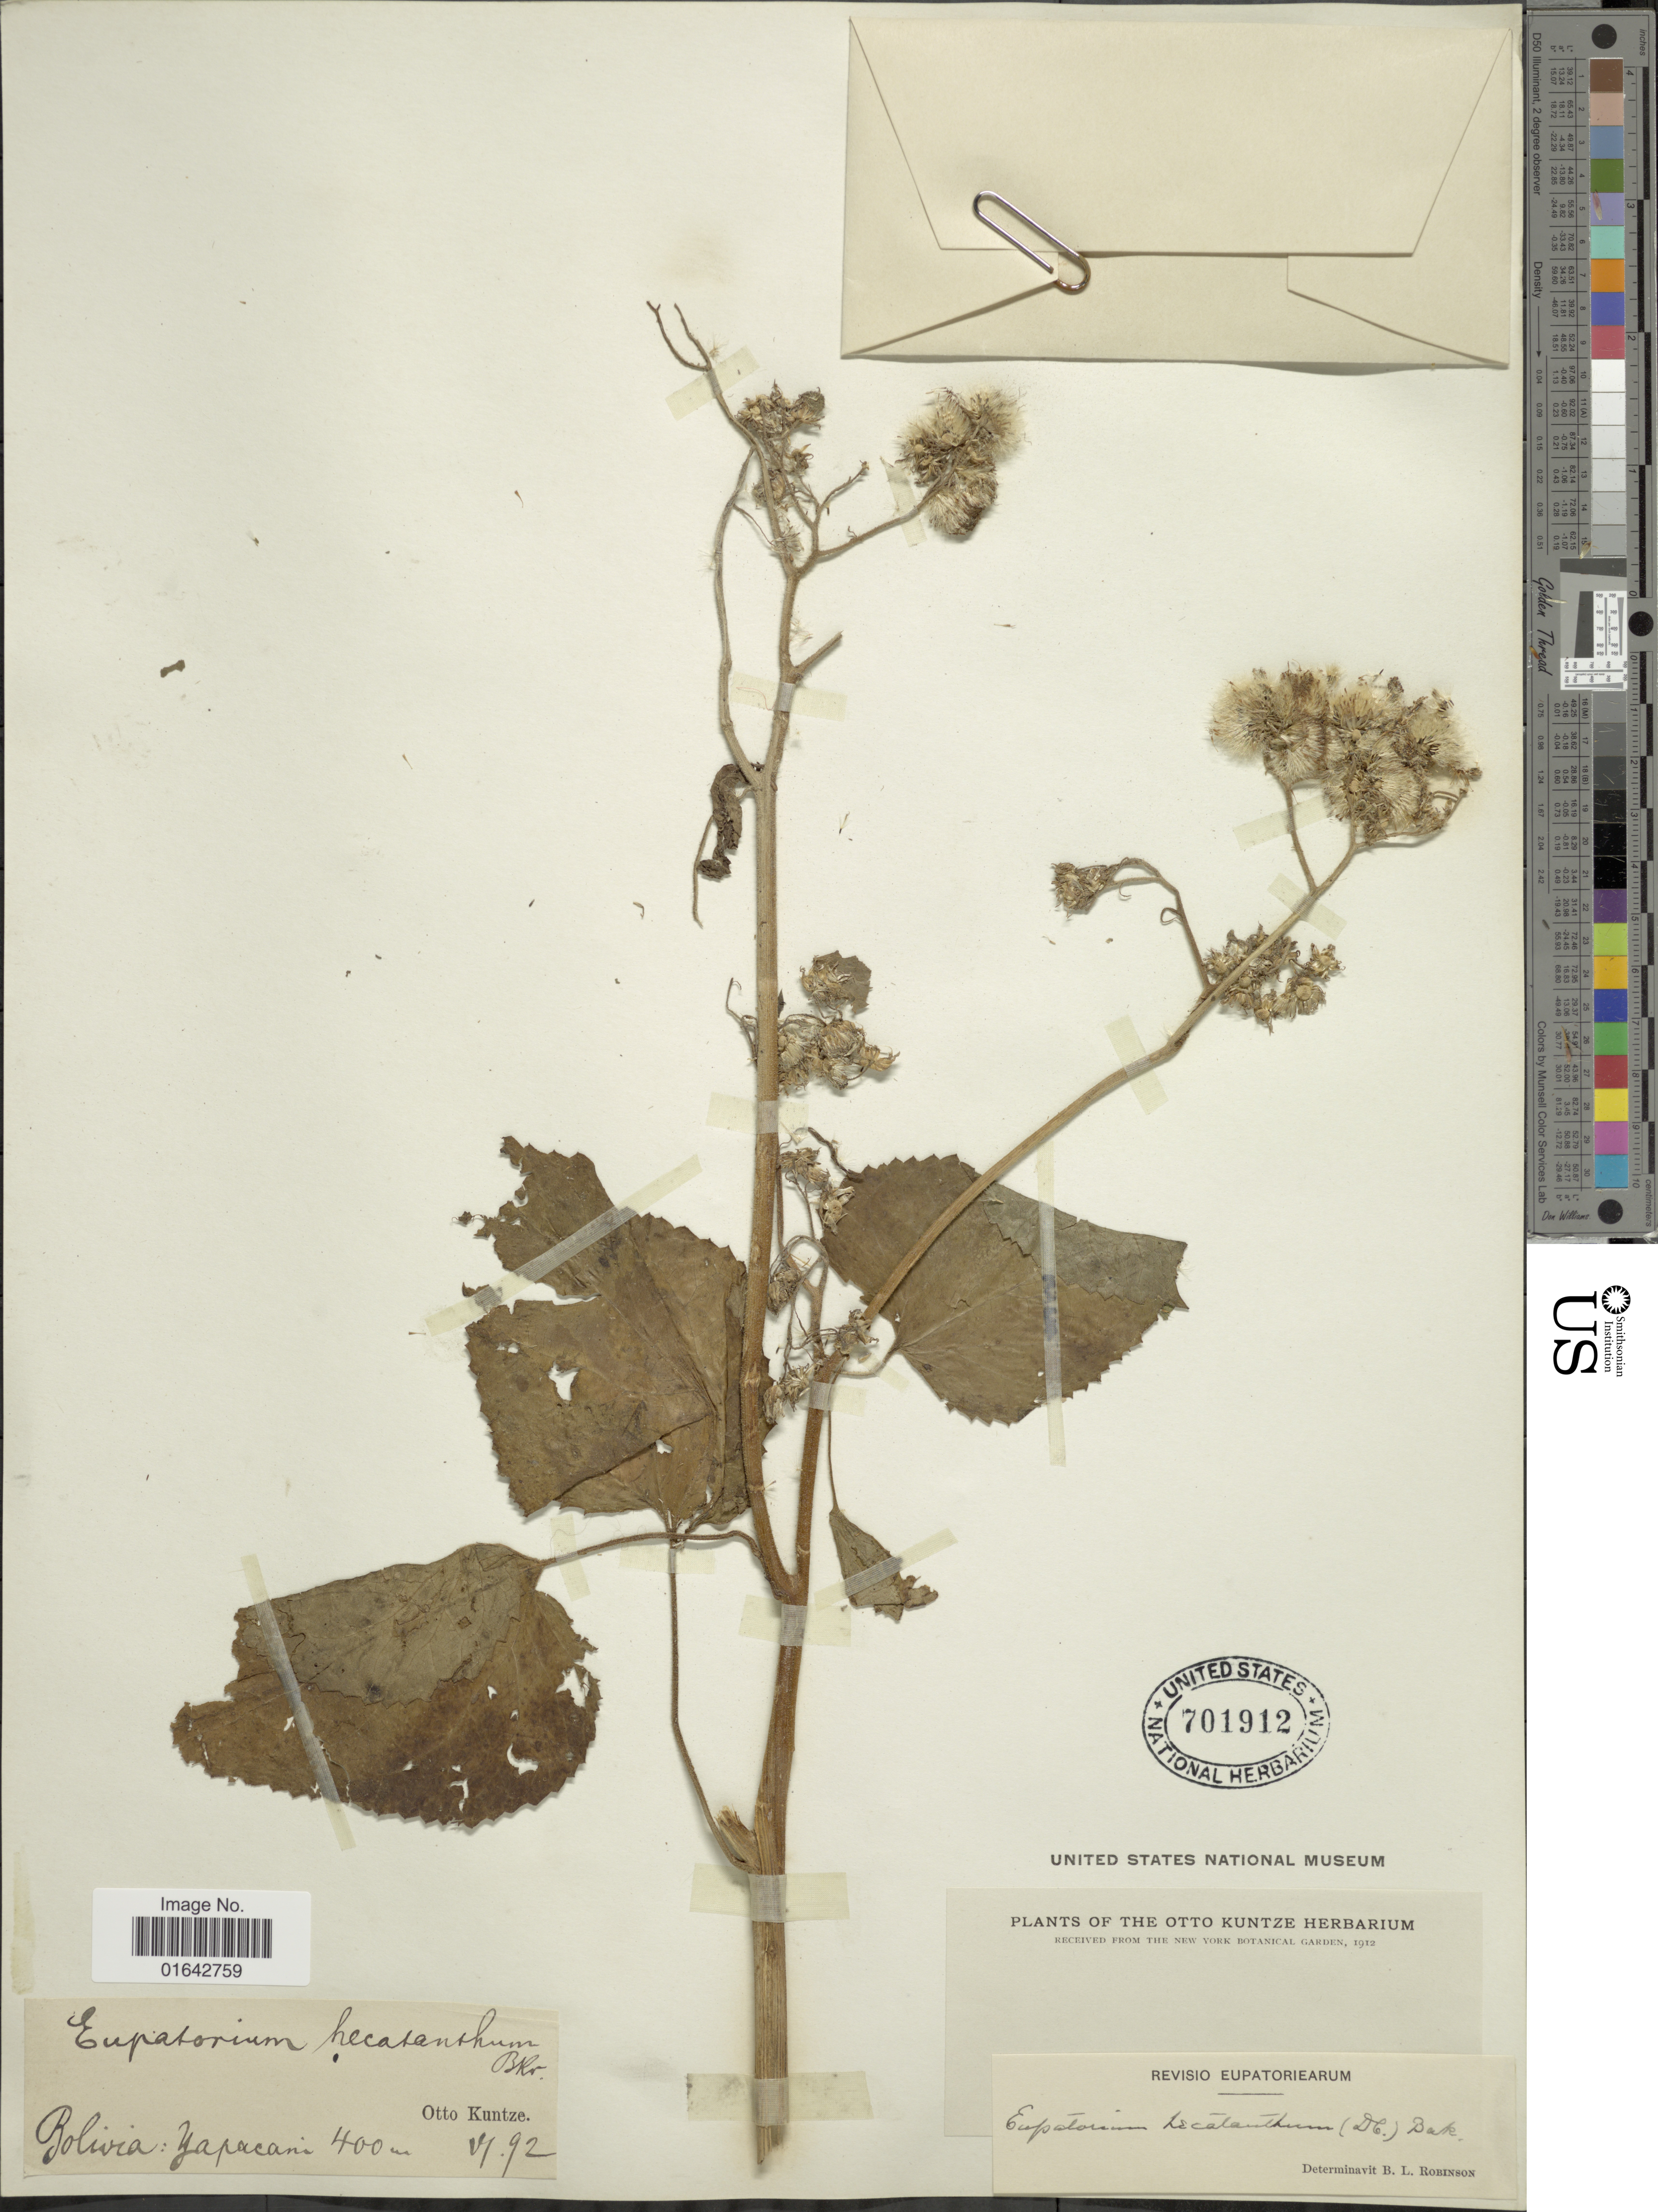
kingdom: Plantae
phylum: Tracheophyta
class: Magnoliopsida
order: Asterales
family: Asteraceae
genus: Urolepis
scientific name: Urolepis hecatantha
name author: (DC.) R.M. King & H. Rob.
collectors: C.E.O. Kuntze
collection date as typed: Transcribed d/m/y: /6/92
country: Bolivia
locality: Bolivia: Yapacani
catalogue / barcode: US 701912